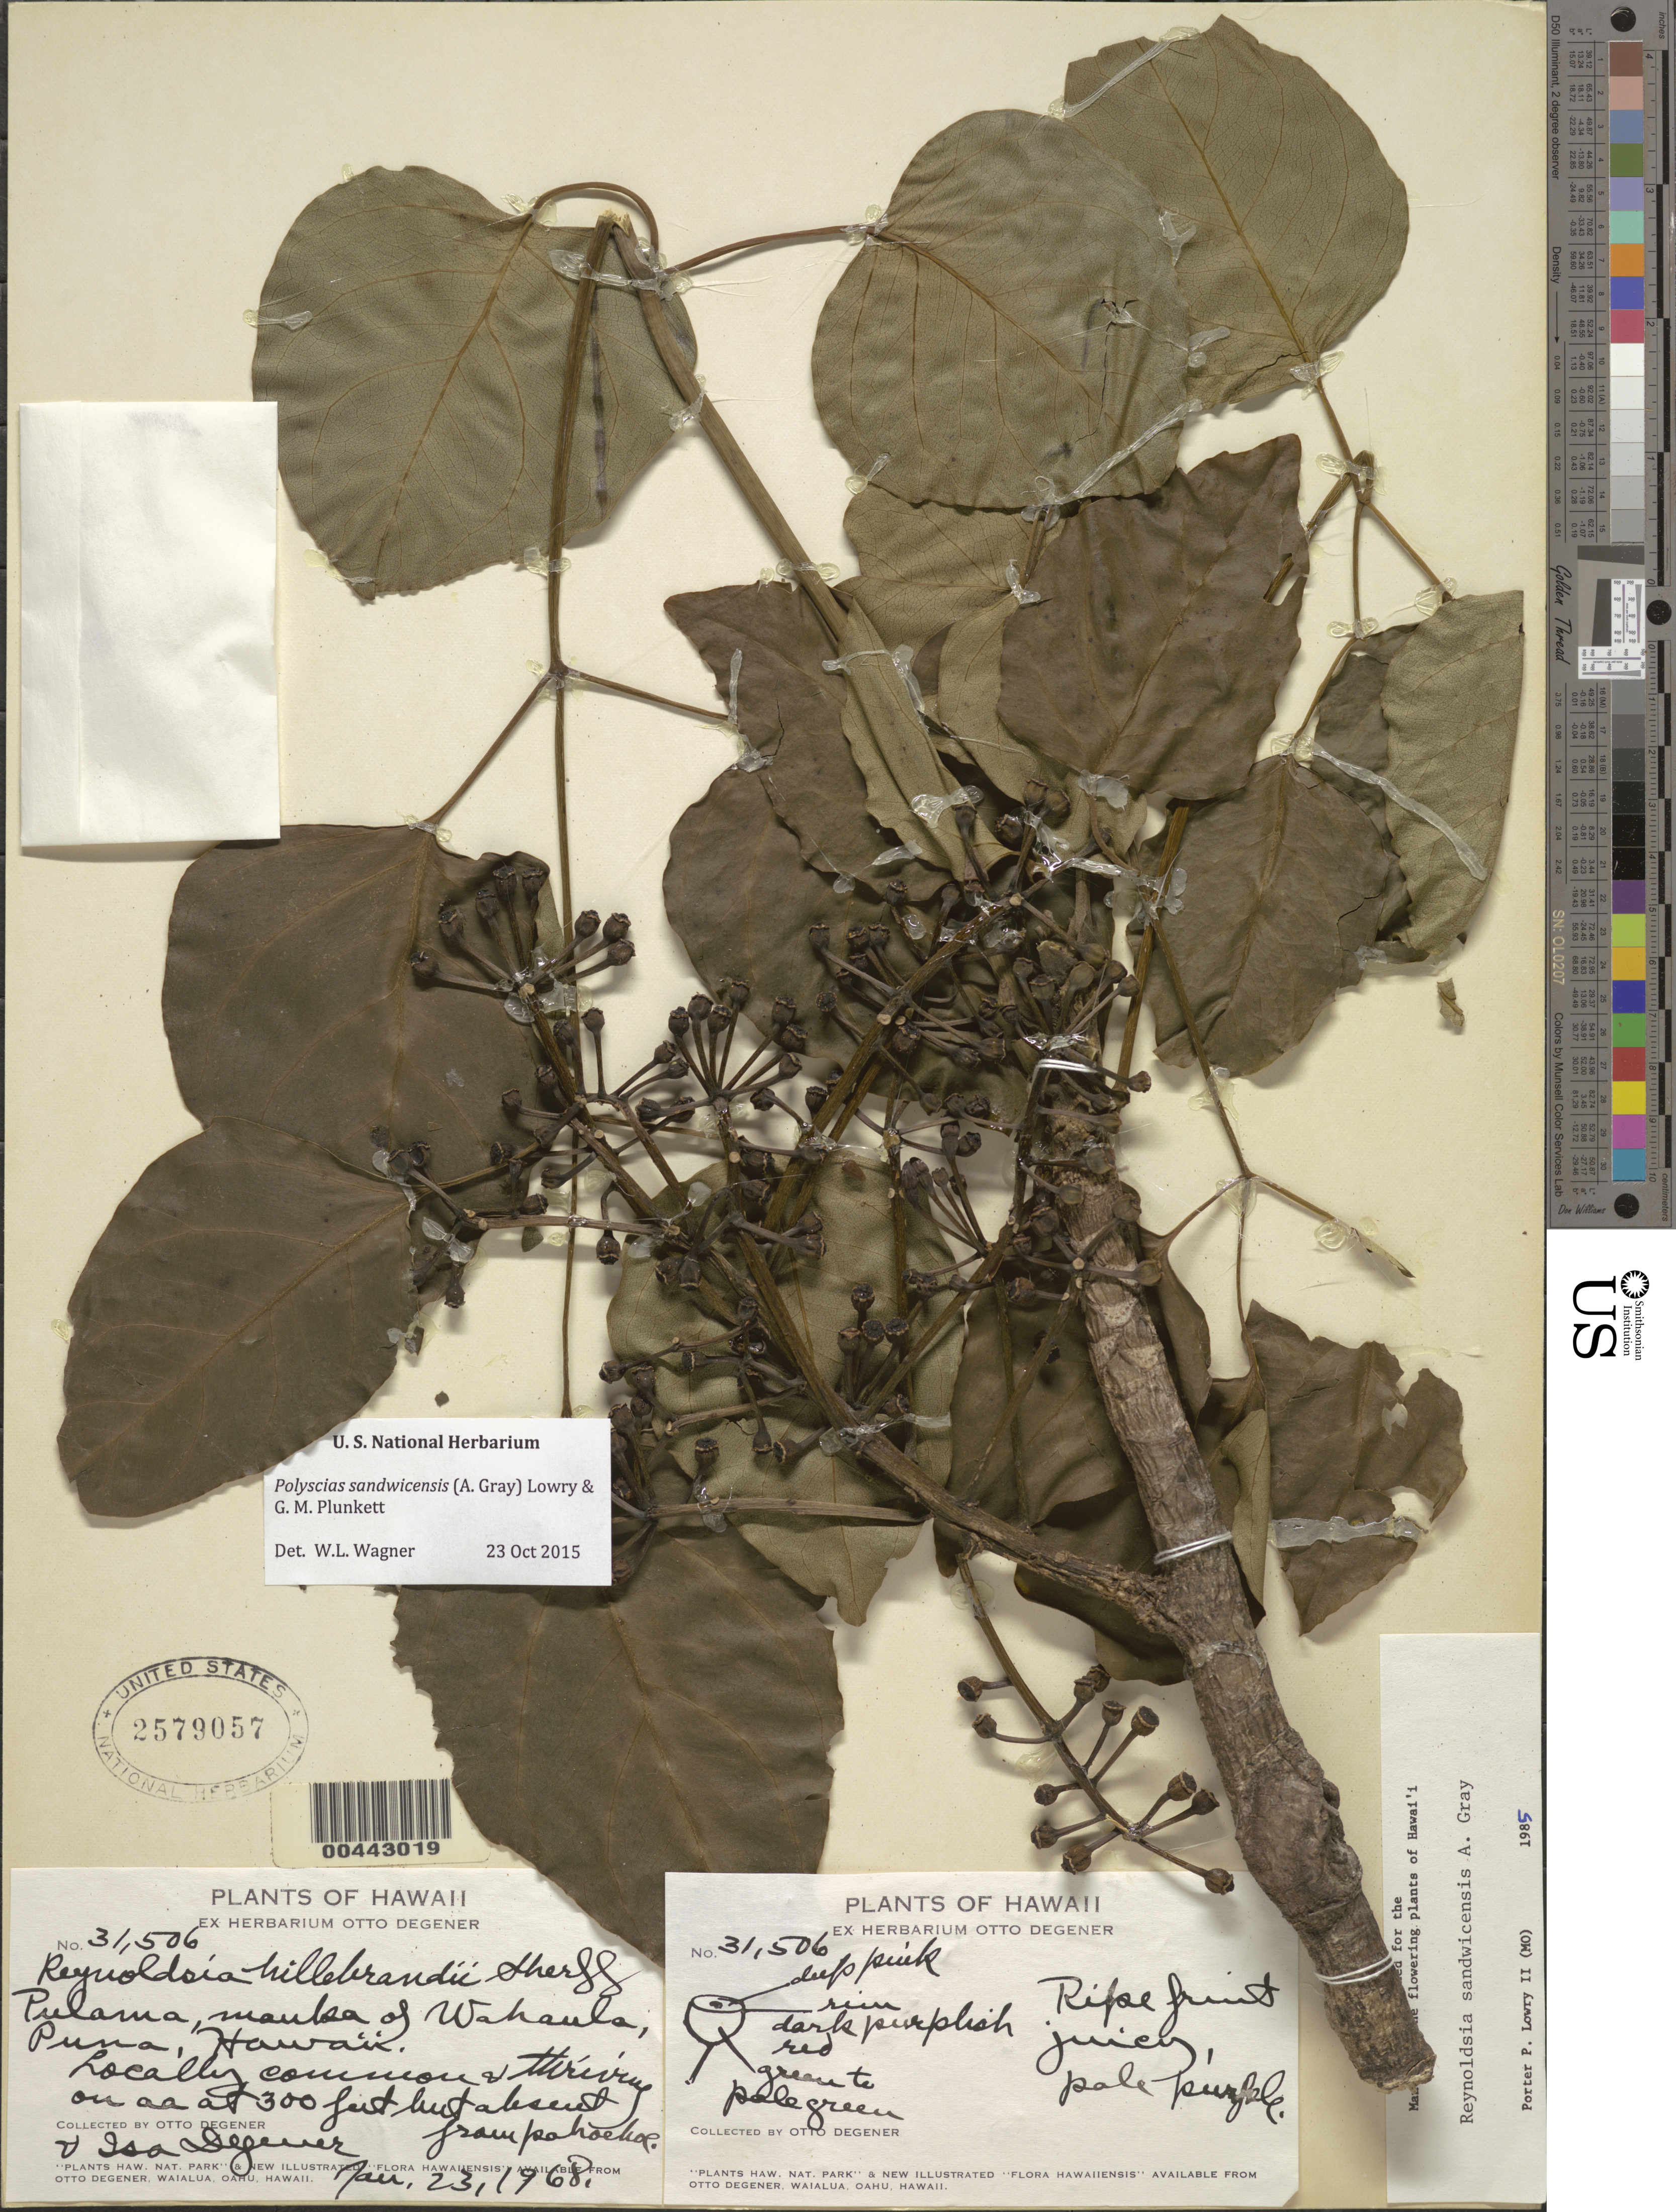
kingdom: Plantae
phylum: Tracheophyta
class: Magnoliopsida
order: Apiales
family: Araliaceae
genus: Polyscias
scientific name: Polyscias sandwicensis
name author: (A. Gray) Lowry & G. M. Plunkett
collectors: O. Degener & I. Degener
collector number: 31506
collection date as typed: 23 Jan 1968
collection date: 1968-01-23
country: United States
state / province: Hawaii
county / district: Hawaii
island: Hawaii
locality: Pulama, mauka of Wahaula, Puna.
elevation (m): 91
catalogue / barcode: US 2579057